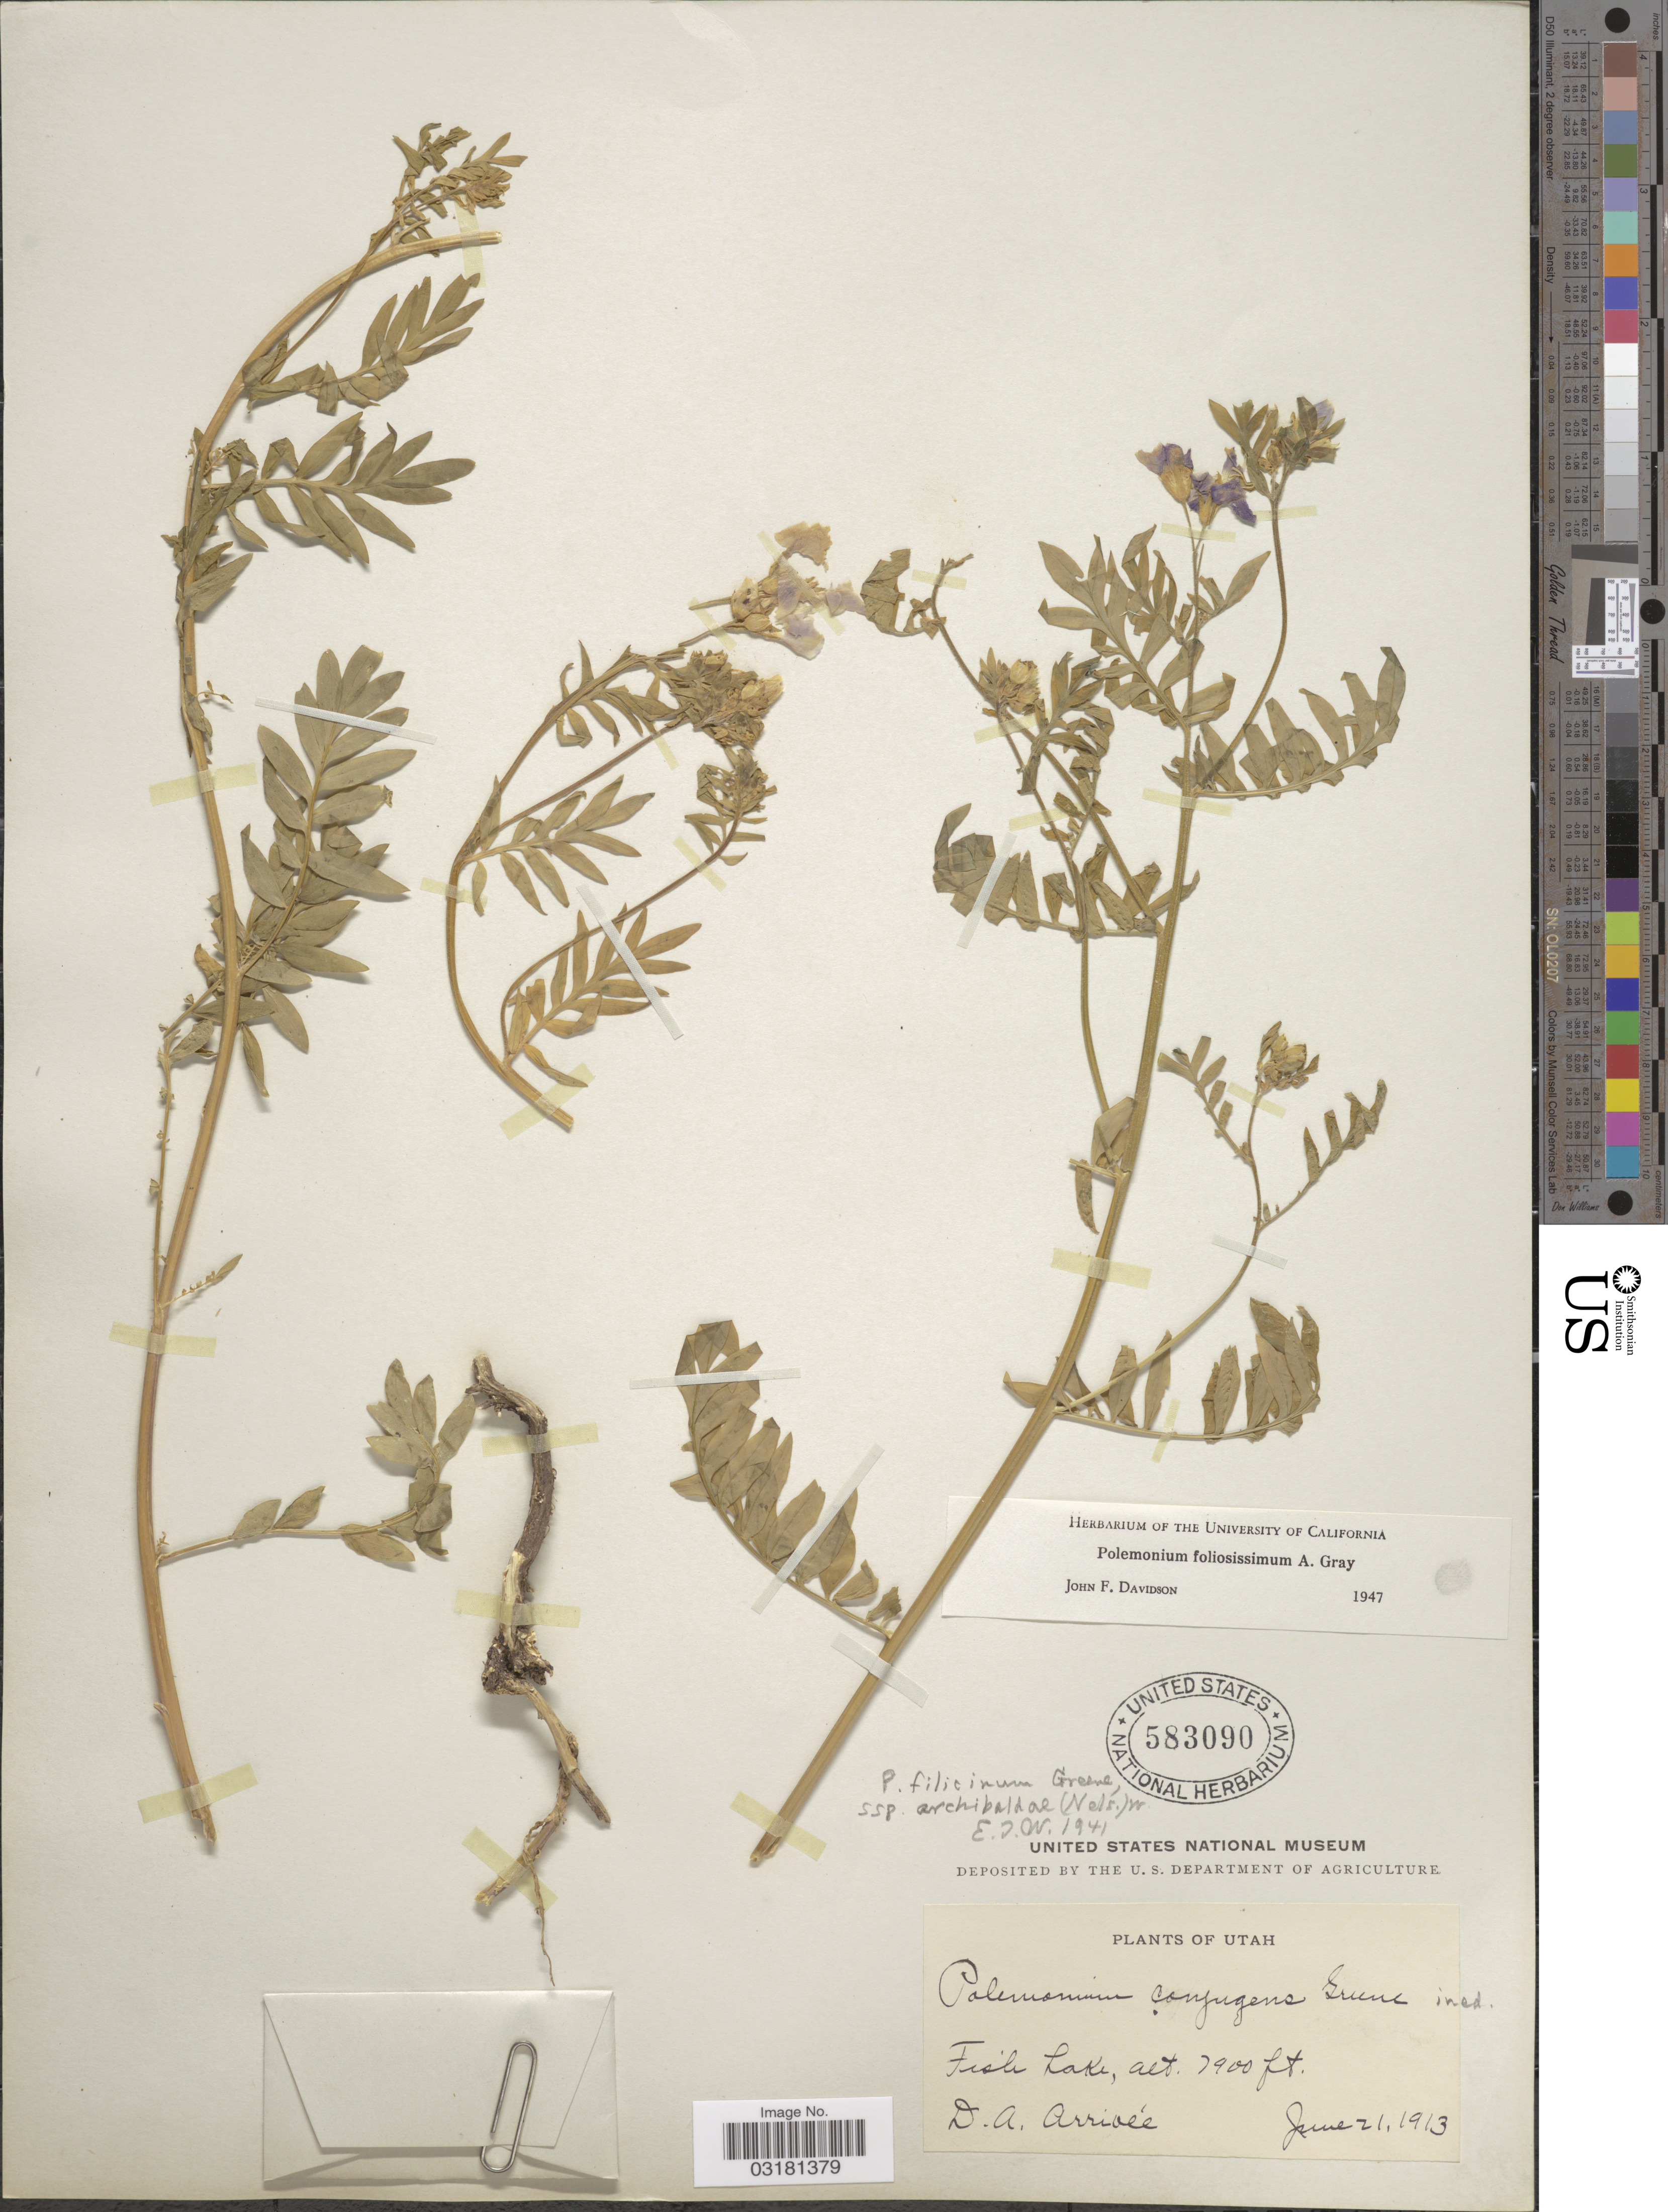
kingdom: Plantae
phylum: Tracheophyta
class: Magnoliopsida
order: Ericales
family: Polemoniaceae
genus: Polemonium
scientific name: Polemonium foliosissimum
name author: A. Gray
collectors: D. Arrivee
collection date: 1913-06-21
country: United States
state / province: Utah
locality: Fish Lake.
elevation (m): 2408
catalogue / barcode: US 583090